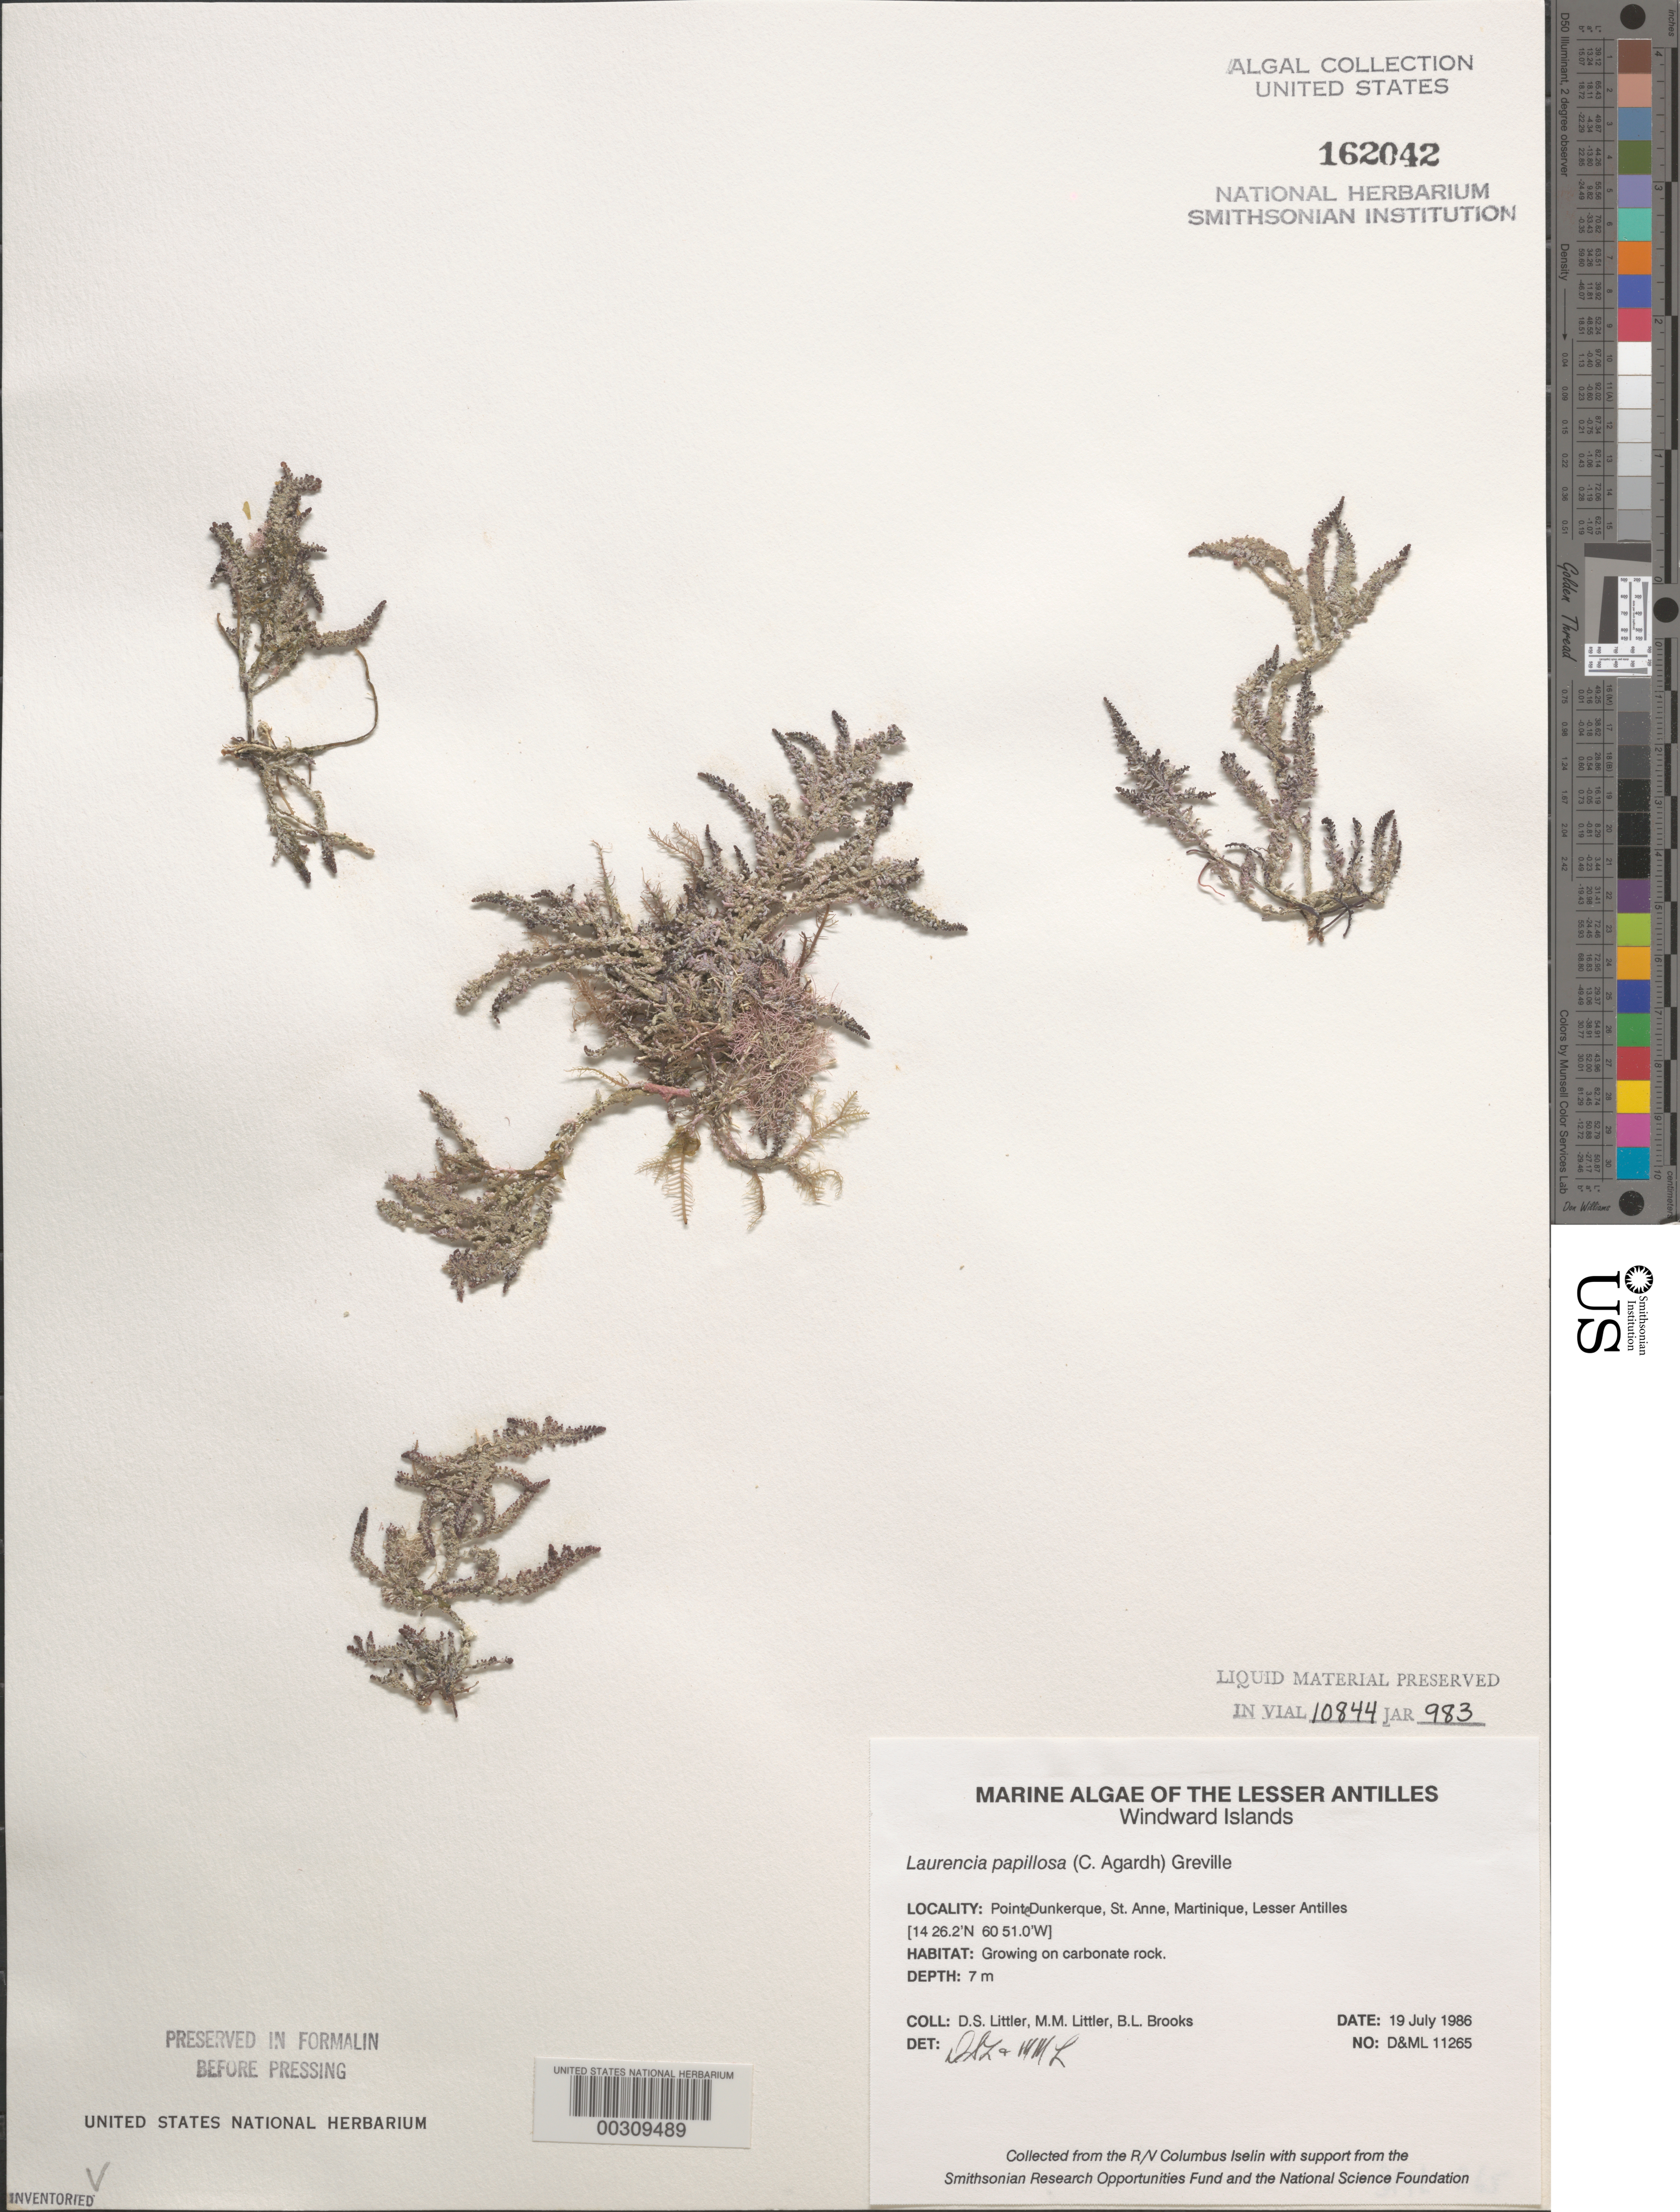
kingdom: Plantae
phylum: Rhodophyta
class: Florideophyceae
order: Ceramiales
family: Rhodomelaceae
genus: Palisada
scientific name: Palisada perforata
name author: (Bory) K.W. Nam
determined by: Algae name updating Project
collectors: D. S. Littler, M. M. Littler & B. Brooks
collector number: D&ML 11265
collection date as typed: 19 Jul 1986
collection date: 1986-07-19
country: Martinique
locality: Pointe Dunkerque, St. Anne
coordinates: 14 26.2'N, 60 51.0'W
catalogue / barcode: US 162042